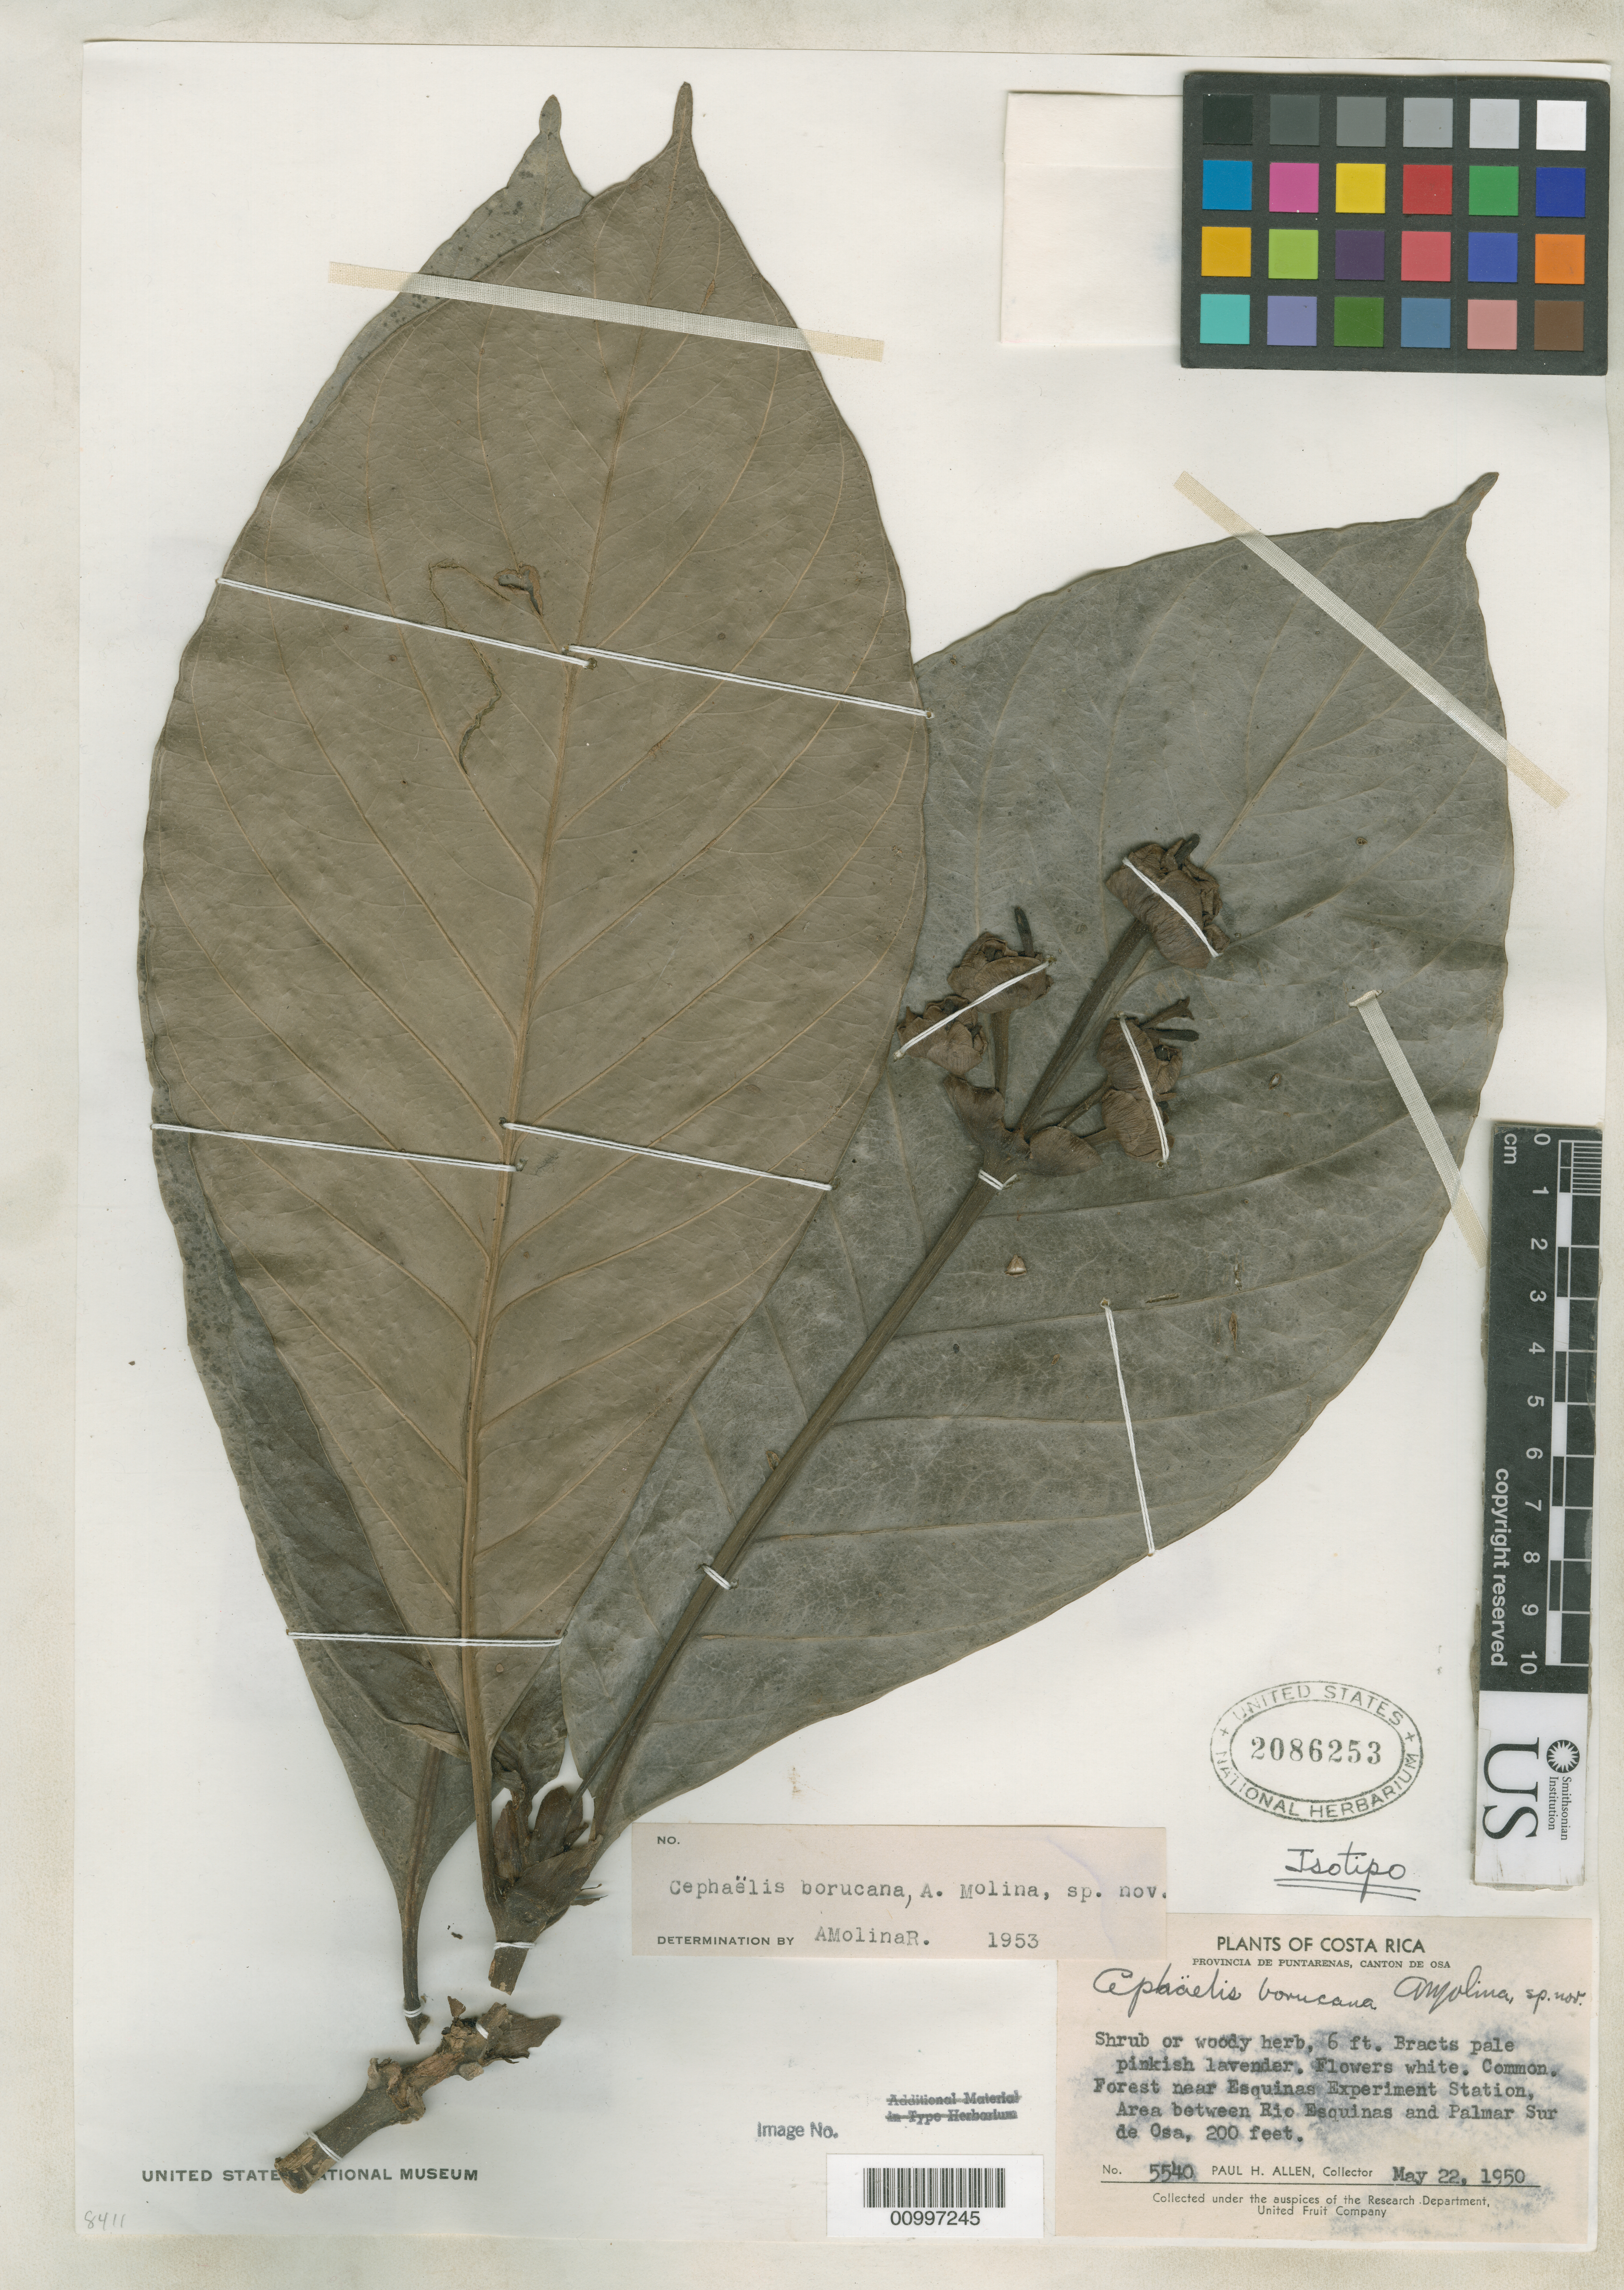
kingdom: Plantae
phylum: Tracheophyta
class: Magnoliopsida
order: Gentianales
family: Rubiaceae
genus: Cephaelis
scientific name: Cephaelis borucana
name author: Ant. Molina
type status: Isotype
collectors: P. H. Allen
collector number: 5540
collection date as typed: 22 May 1950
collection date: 1950-05-22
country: Costa Rica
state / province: Puntarenas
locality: Canton de Osa. Near Esquinas Experiment Station, area between Rio Esquinas and Palmar Sur de Osa.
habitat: Forest.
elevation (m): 61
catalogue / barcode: US 2086253